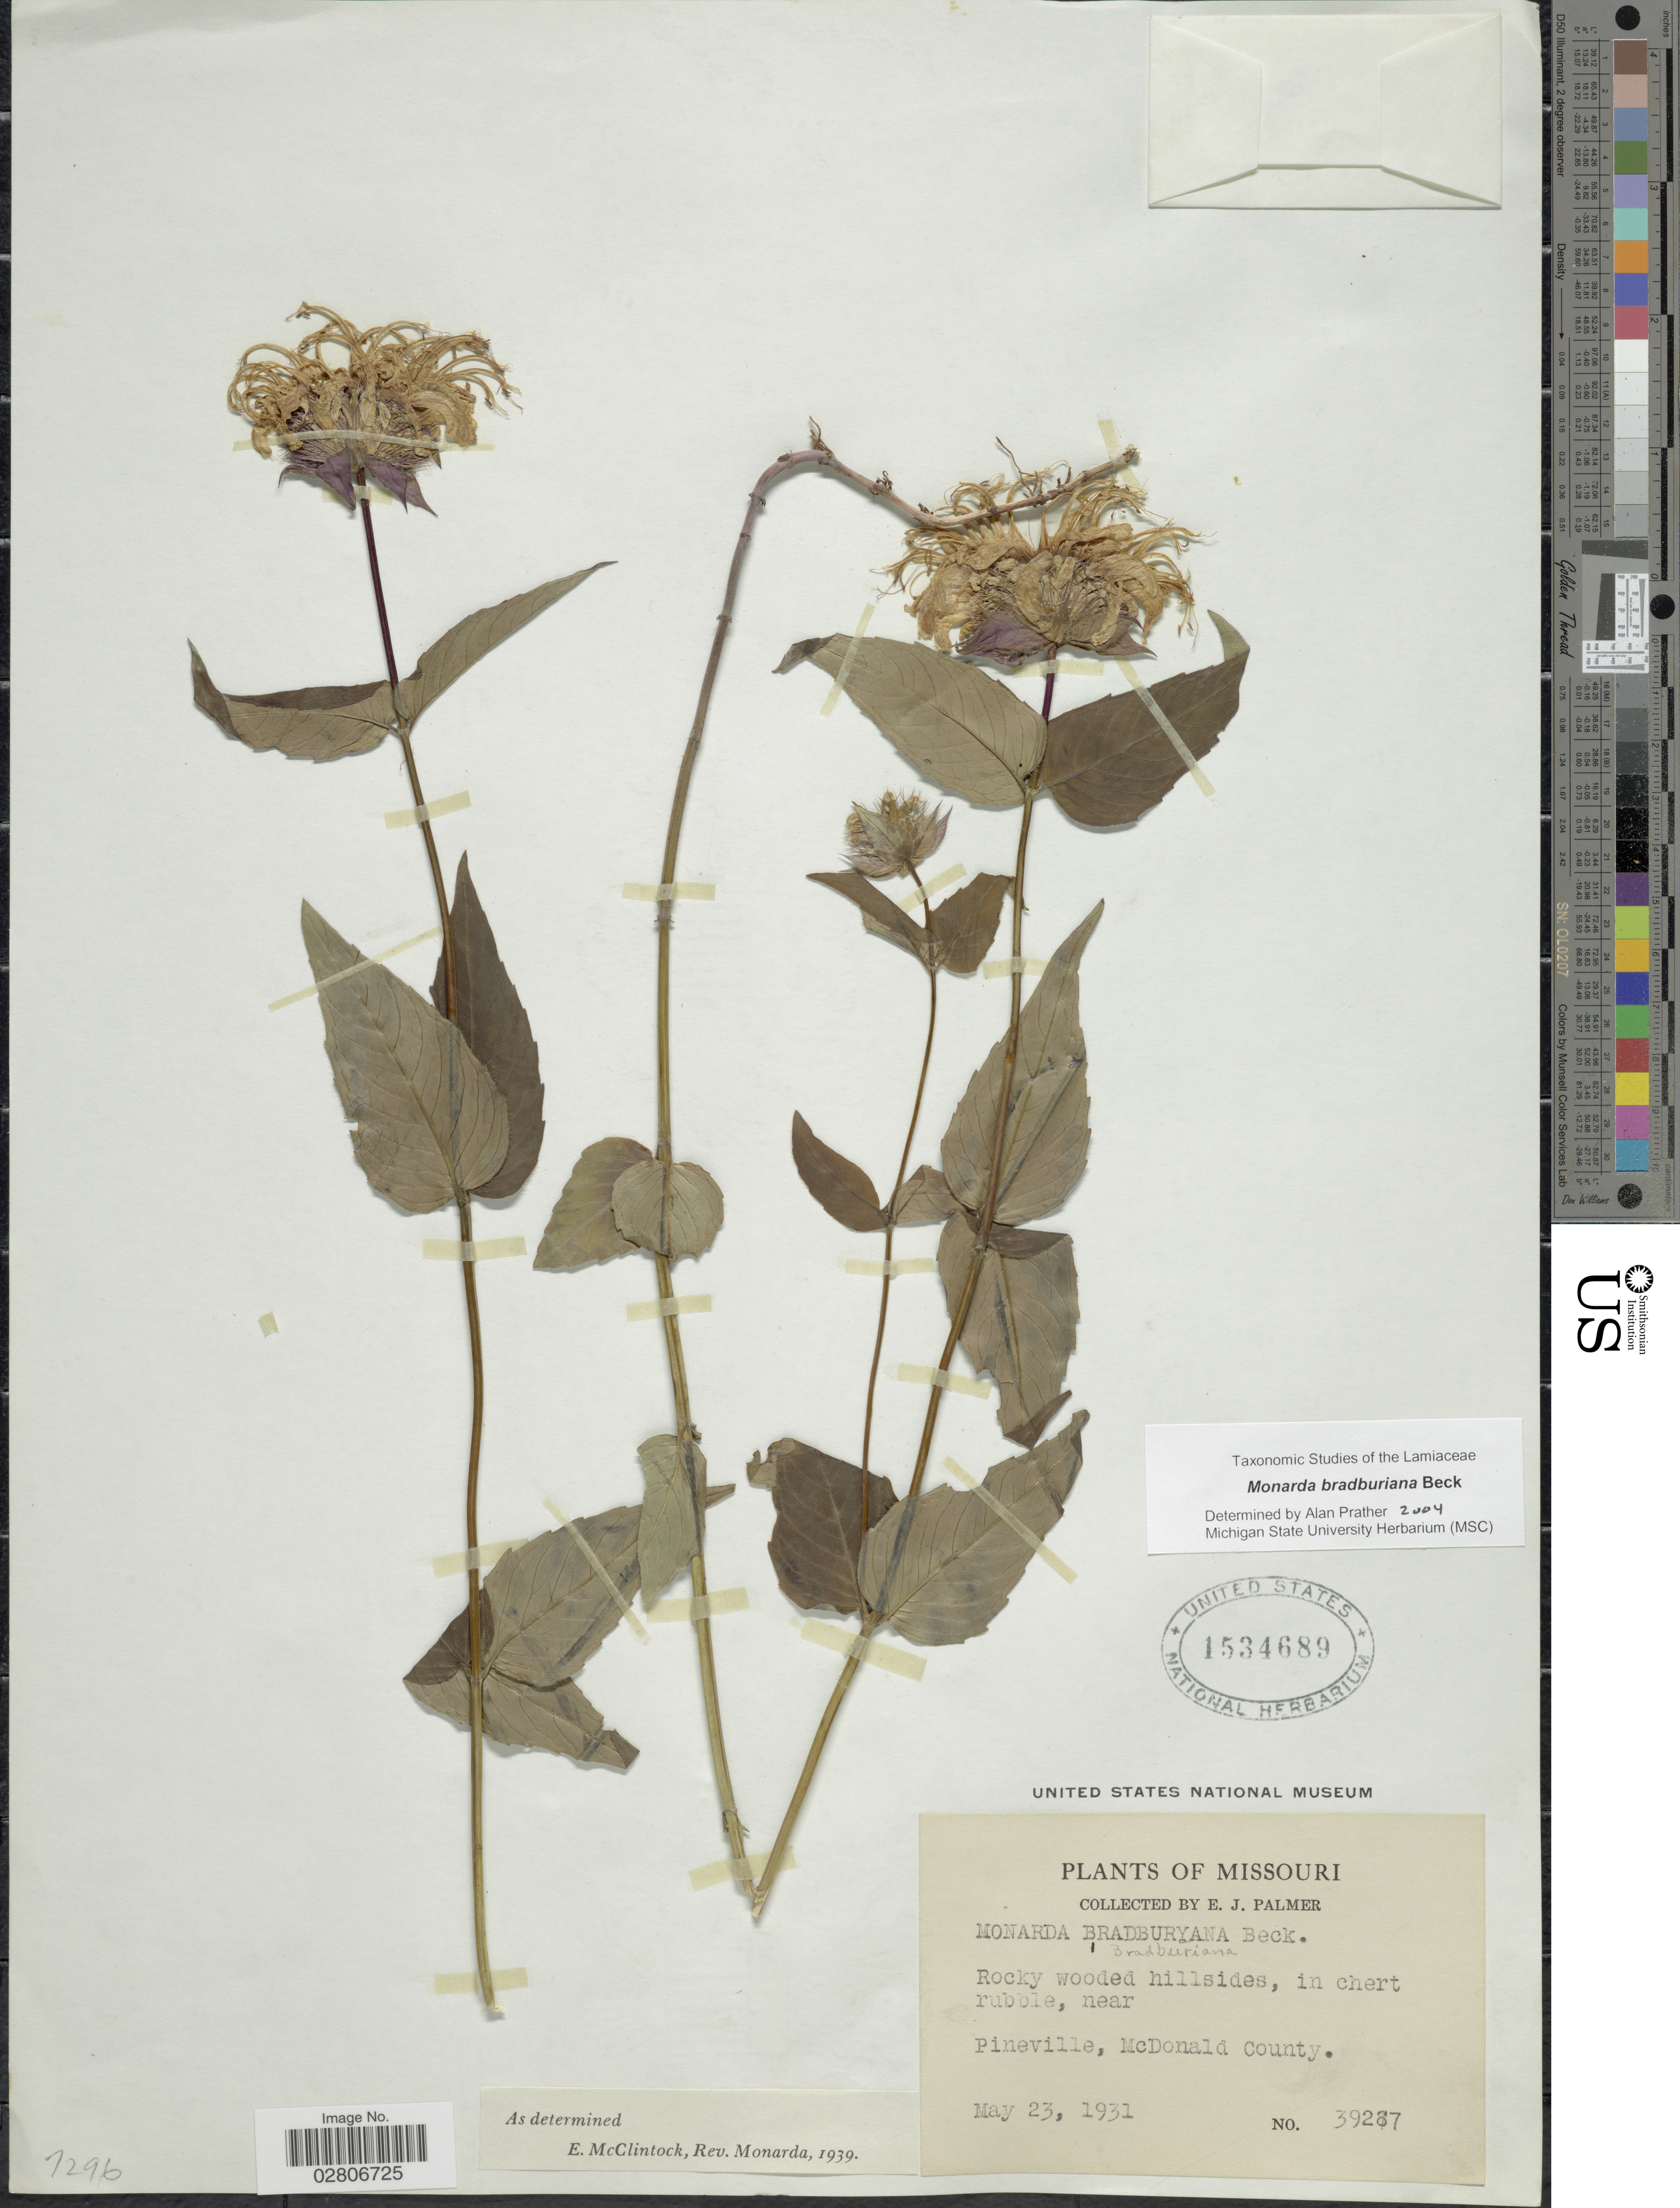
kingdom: Plantae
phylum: Tracheophyta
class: Magnoliopsida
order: Lamiales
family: Lamiaceae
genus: Monarda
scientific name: Monarda bradburiana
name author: L.C. Beck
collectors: E. J. Palmer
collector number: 39287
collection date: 1931-05-23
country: United States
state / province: Missouri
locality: Near Pineville, McDonald County.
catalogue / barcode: US 1534689